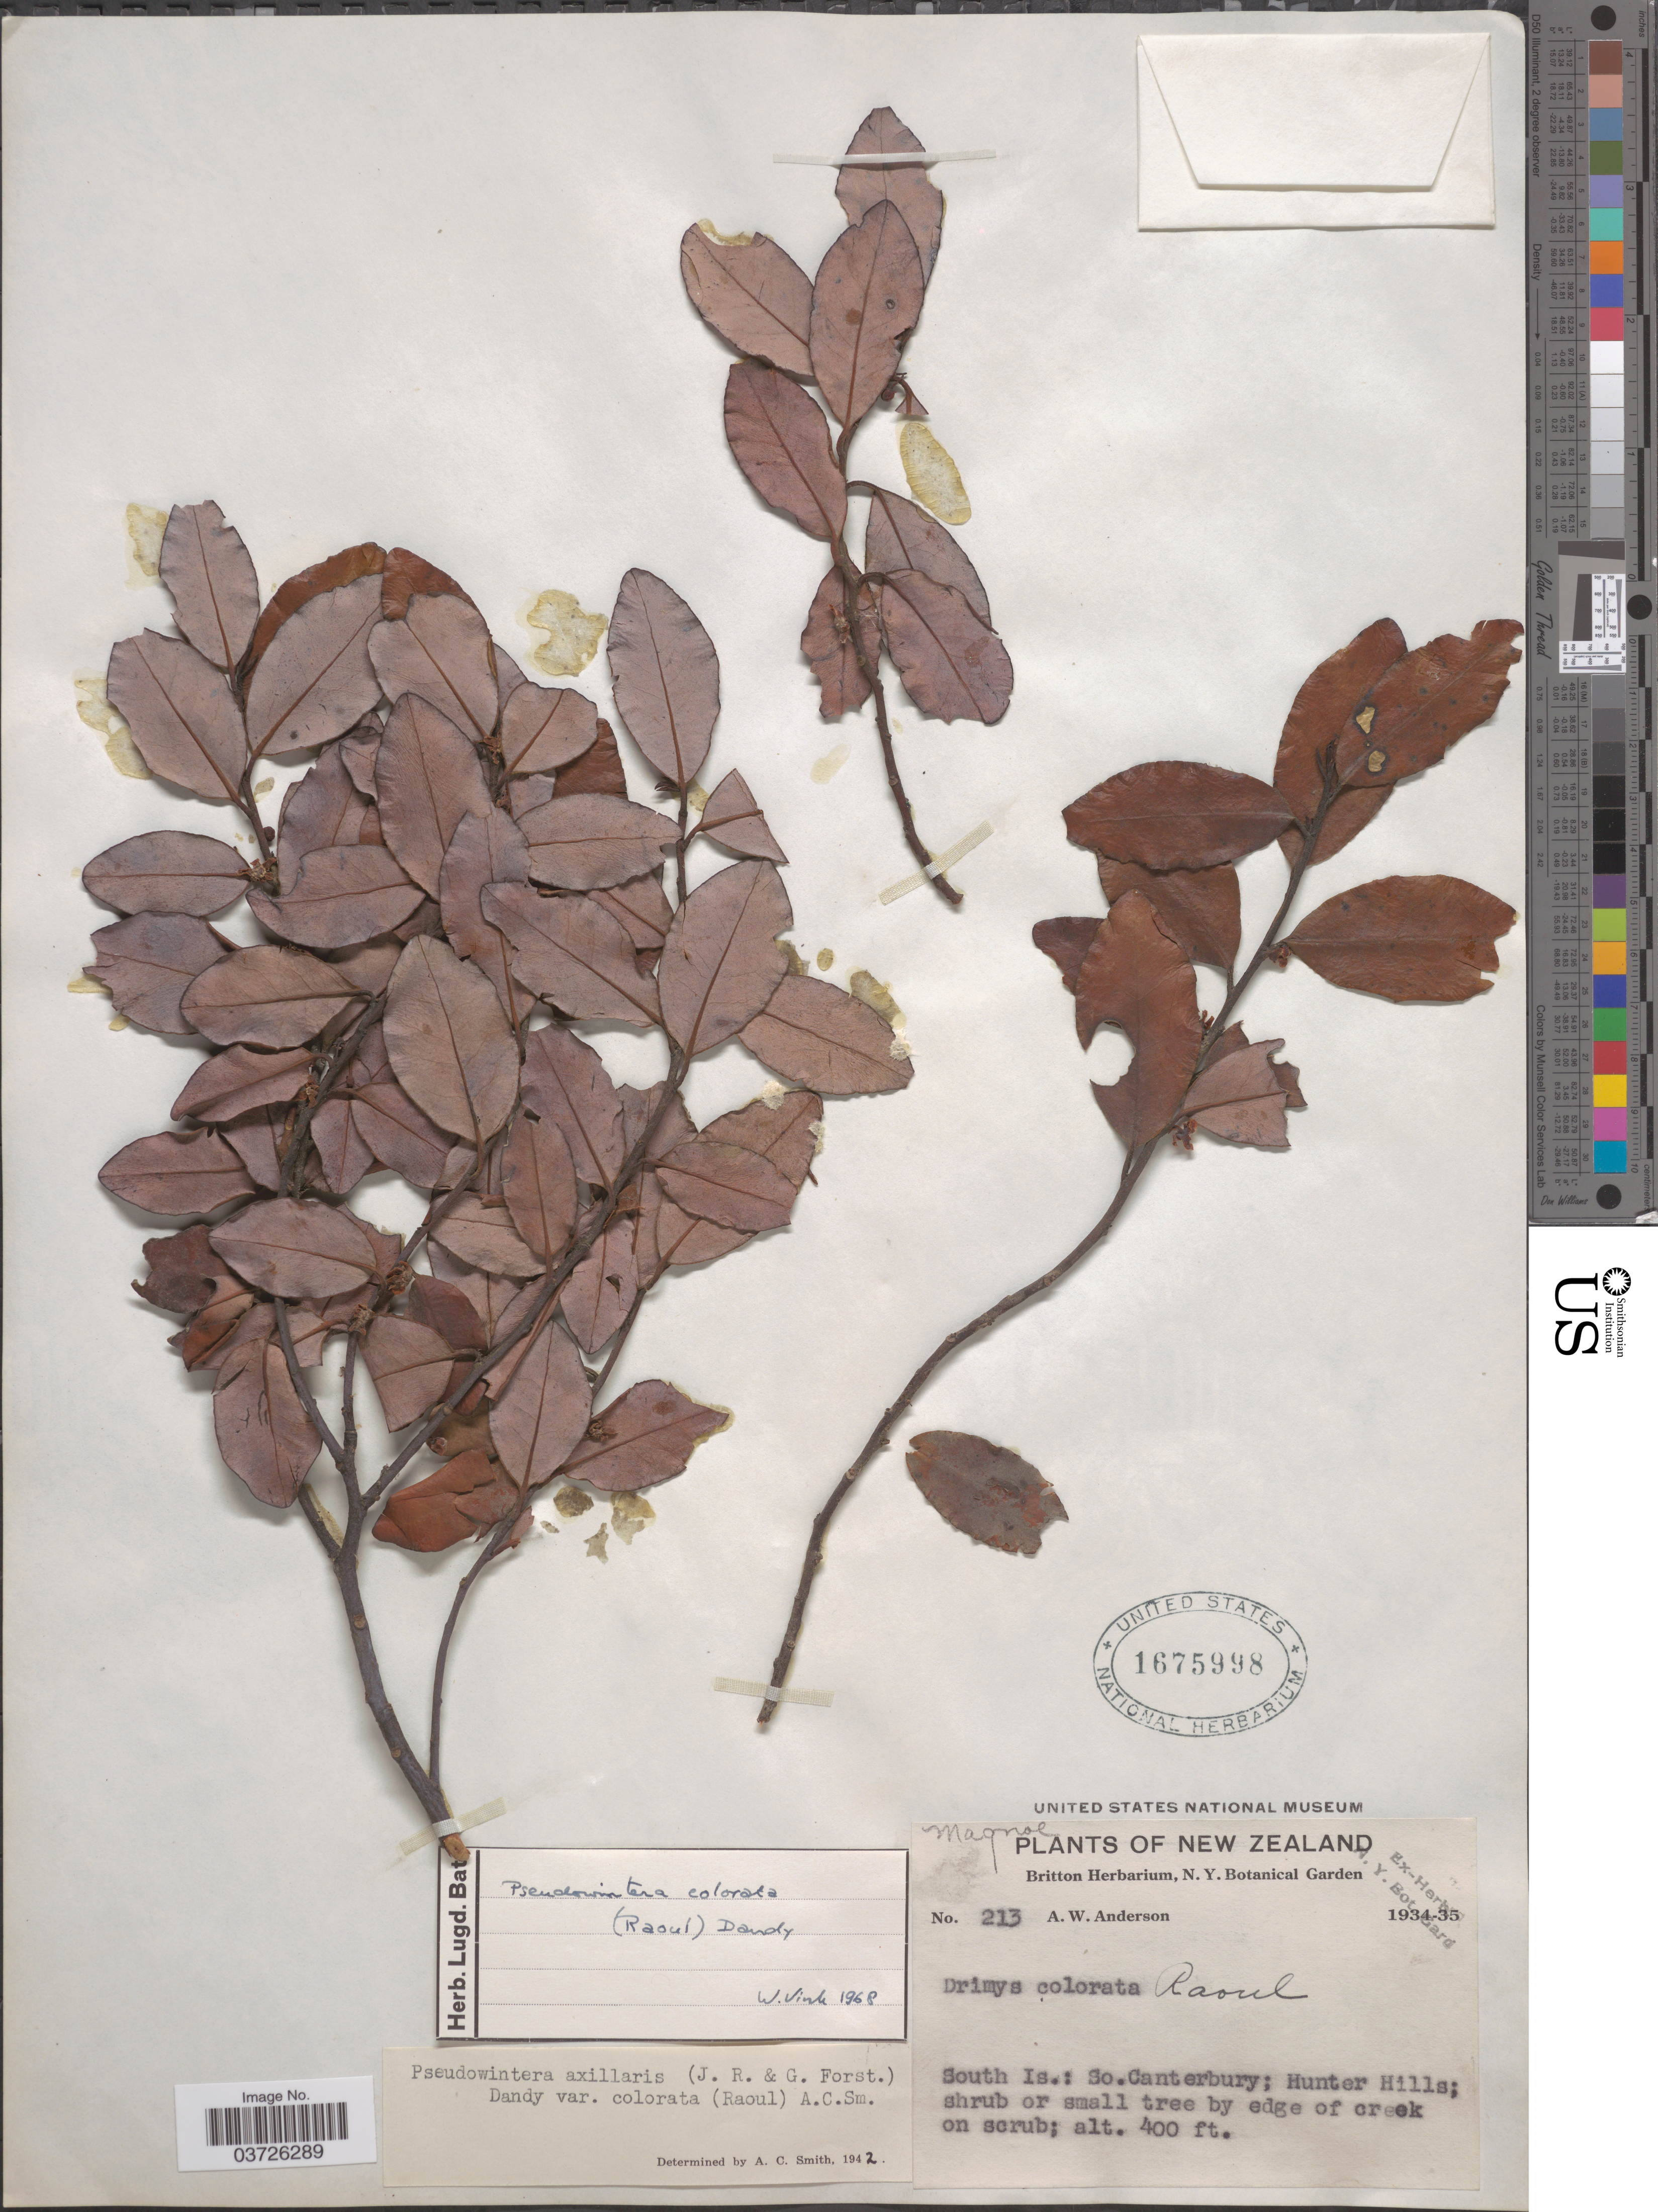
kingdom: Plantae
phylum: Tracheophyta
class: Magnoliopsida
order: Canellales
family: Winteraceae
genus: Pseudowintera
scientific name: Pseudowintera colorata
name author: (Raoul) Dandy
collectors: A. W. Anderson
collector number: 213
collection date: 1934/1935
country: New Zealand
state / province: Canterbury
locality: South Is.: So. Canterbury; Hunter Hills.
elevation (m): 122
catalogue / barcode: US 1675998